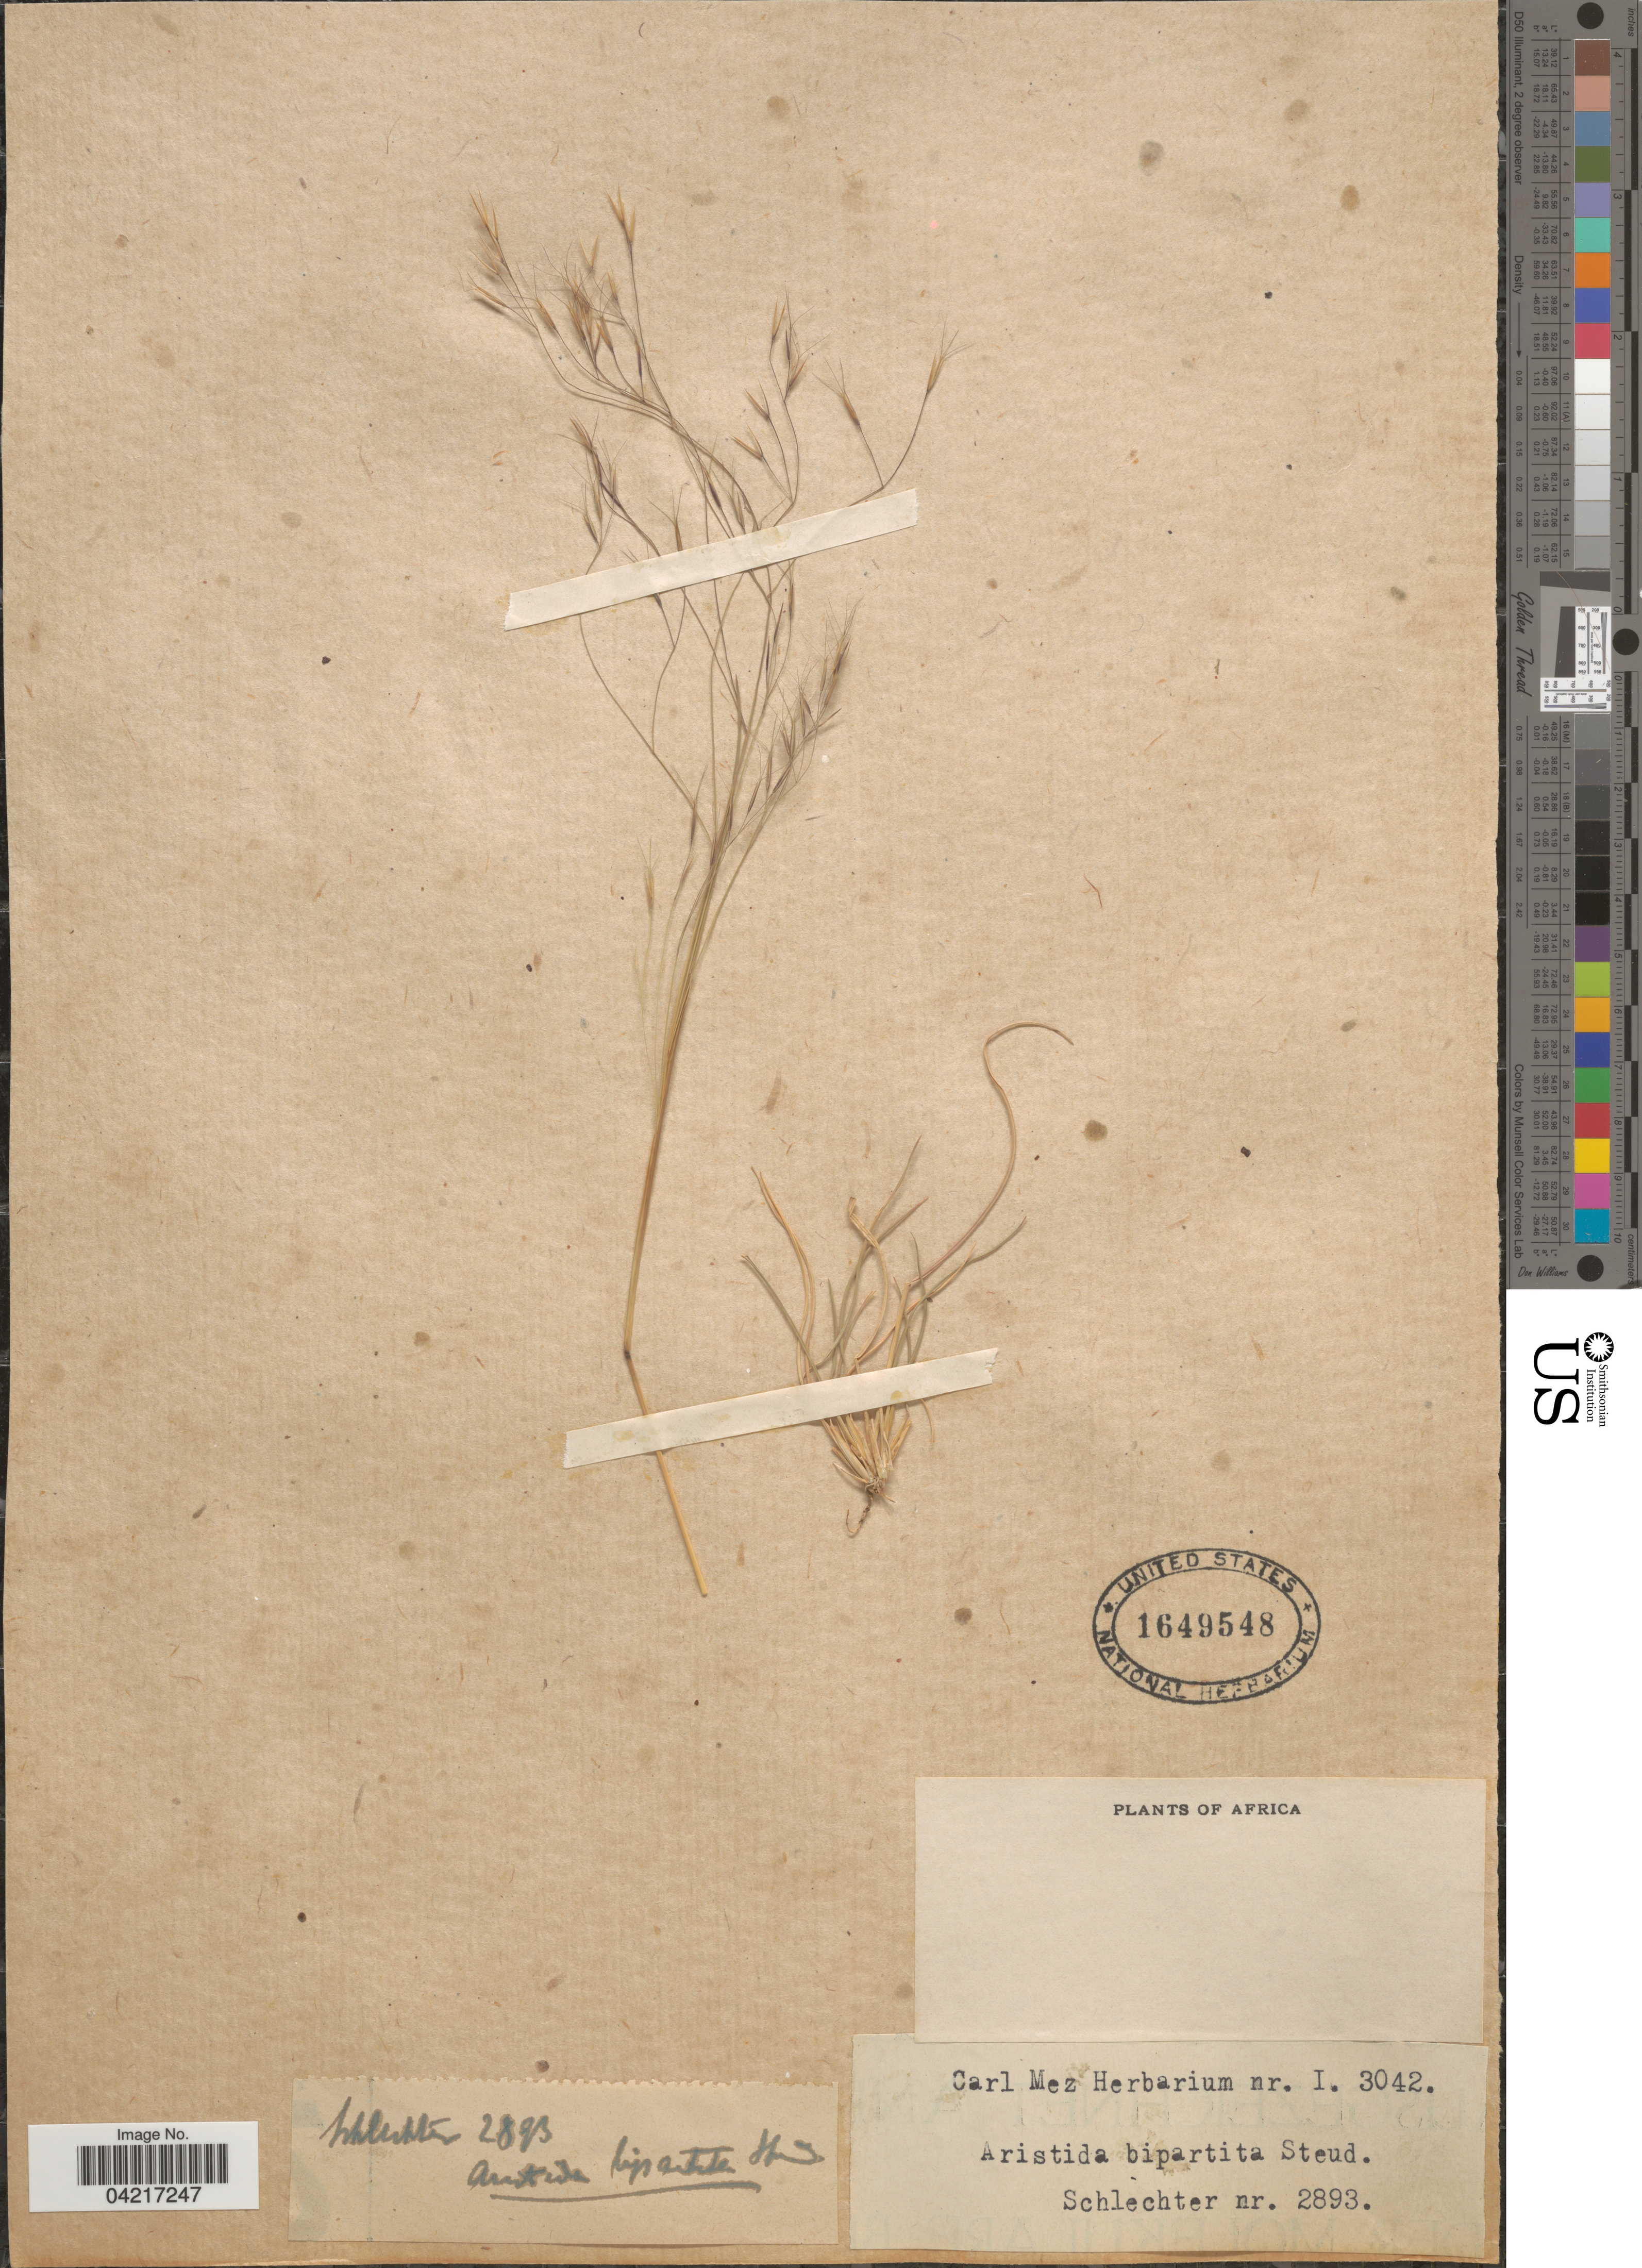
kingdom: Plantae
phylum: Tracheophyta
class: Liliopsida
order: Poales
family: Poaceae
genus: Aristida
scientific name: Aristida bipartita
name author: (Nees) Trin. & Rupr.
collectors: Schlechter, --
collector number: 2893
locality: Africa.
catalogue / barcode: US 1649548